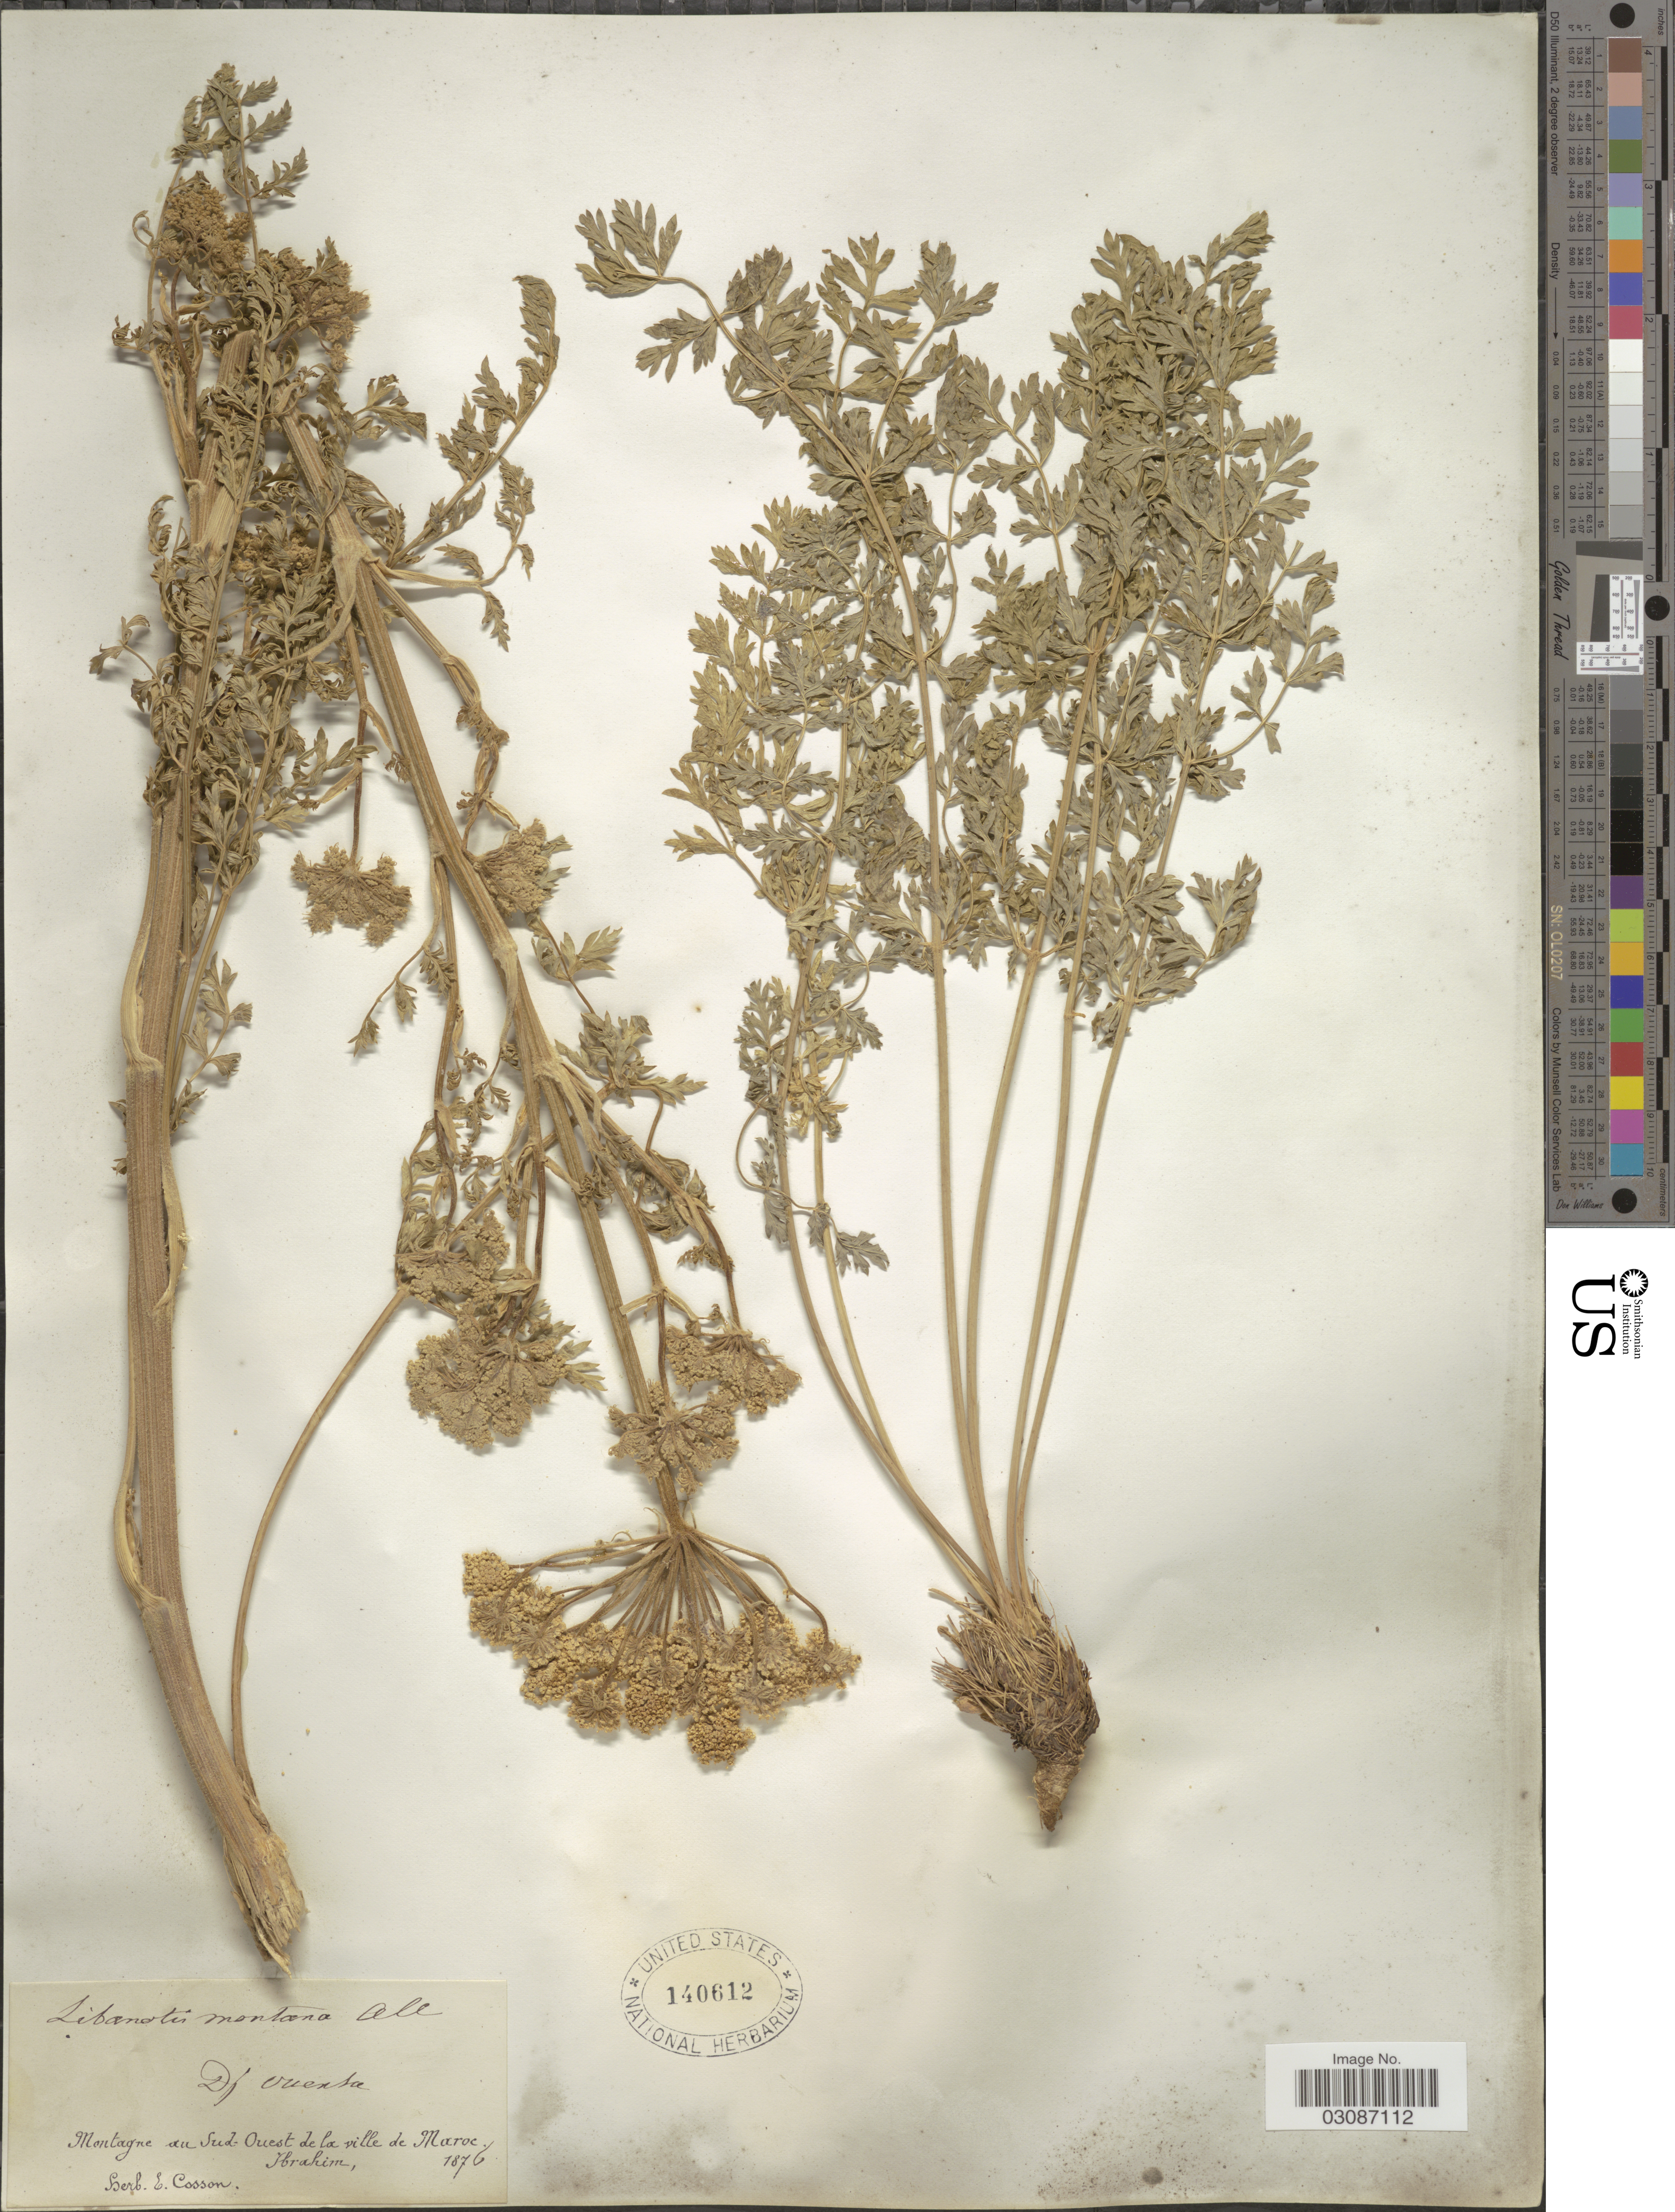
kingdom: Plantae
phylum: Tracheophyta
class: Magnoliopsida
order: Apiales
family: Apiaceae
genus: Seseli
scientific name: Seseli libanotis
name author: Koch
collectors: -. Ibrahim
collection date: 1876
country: Morocco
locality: Montagne au Sud-Ouest de la ville de Maroc.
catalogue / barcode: US 140612